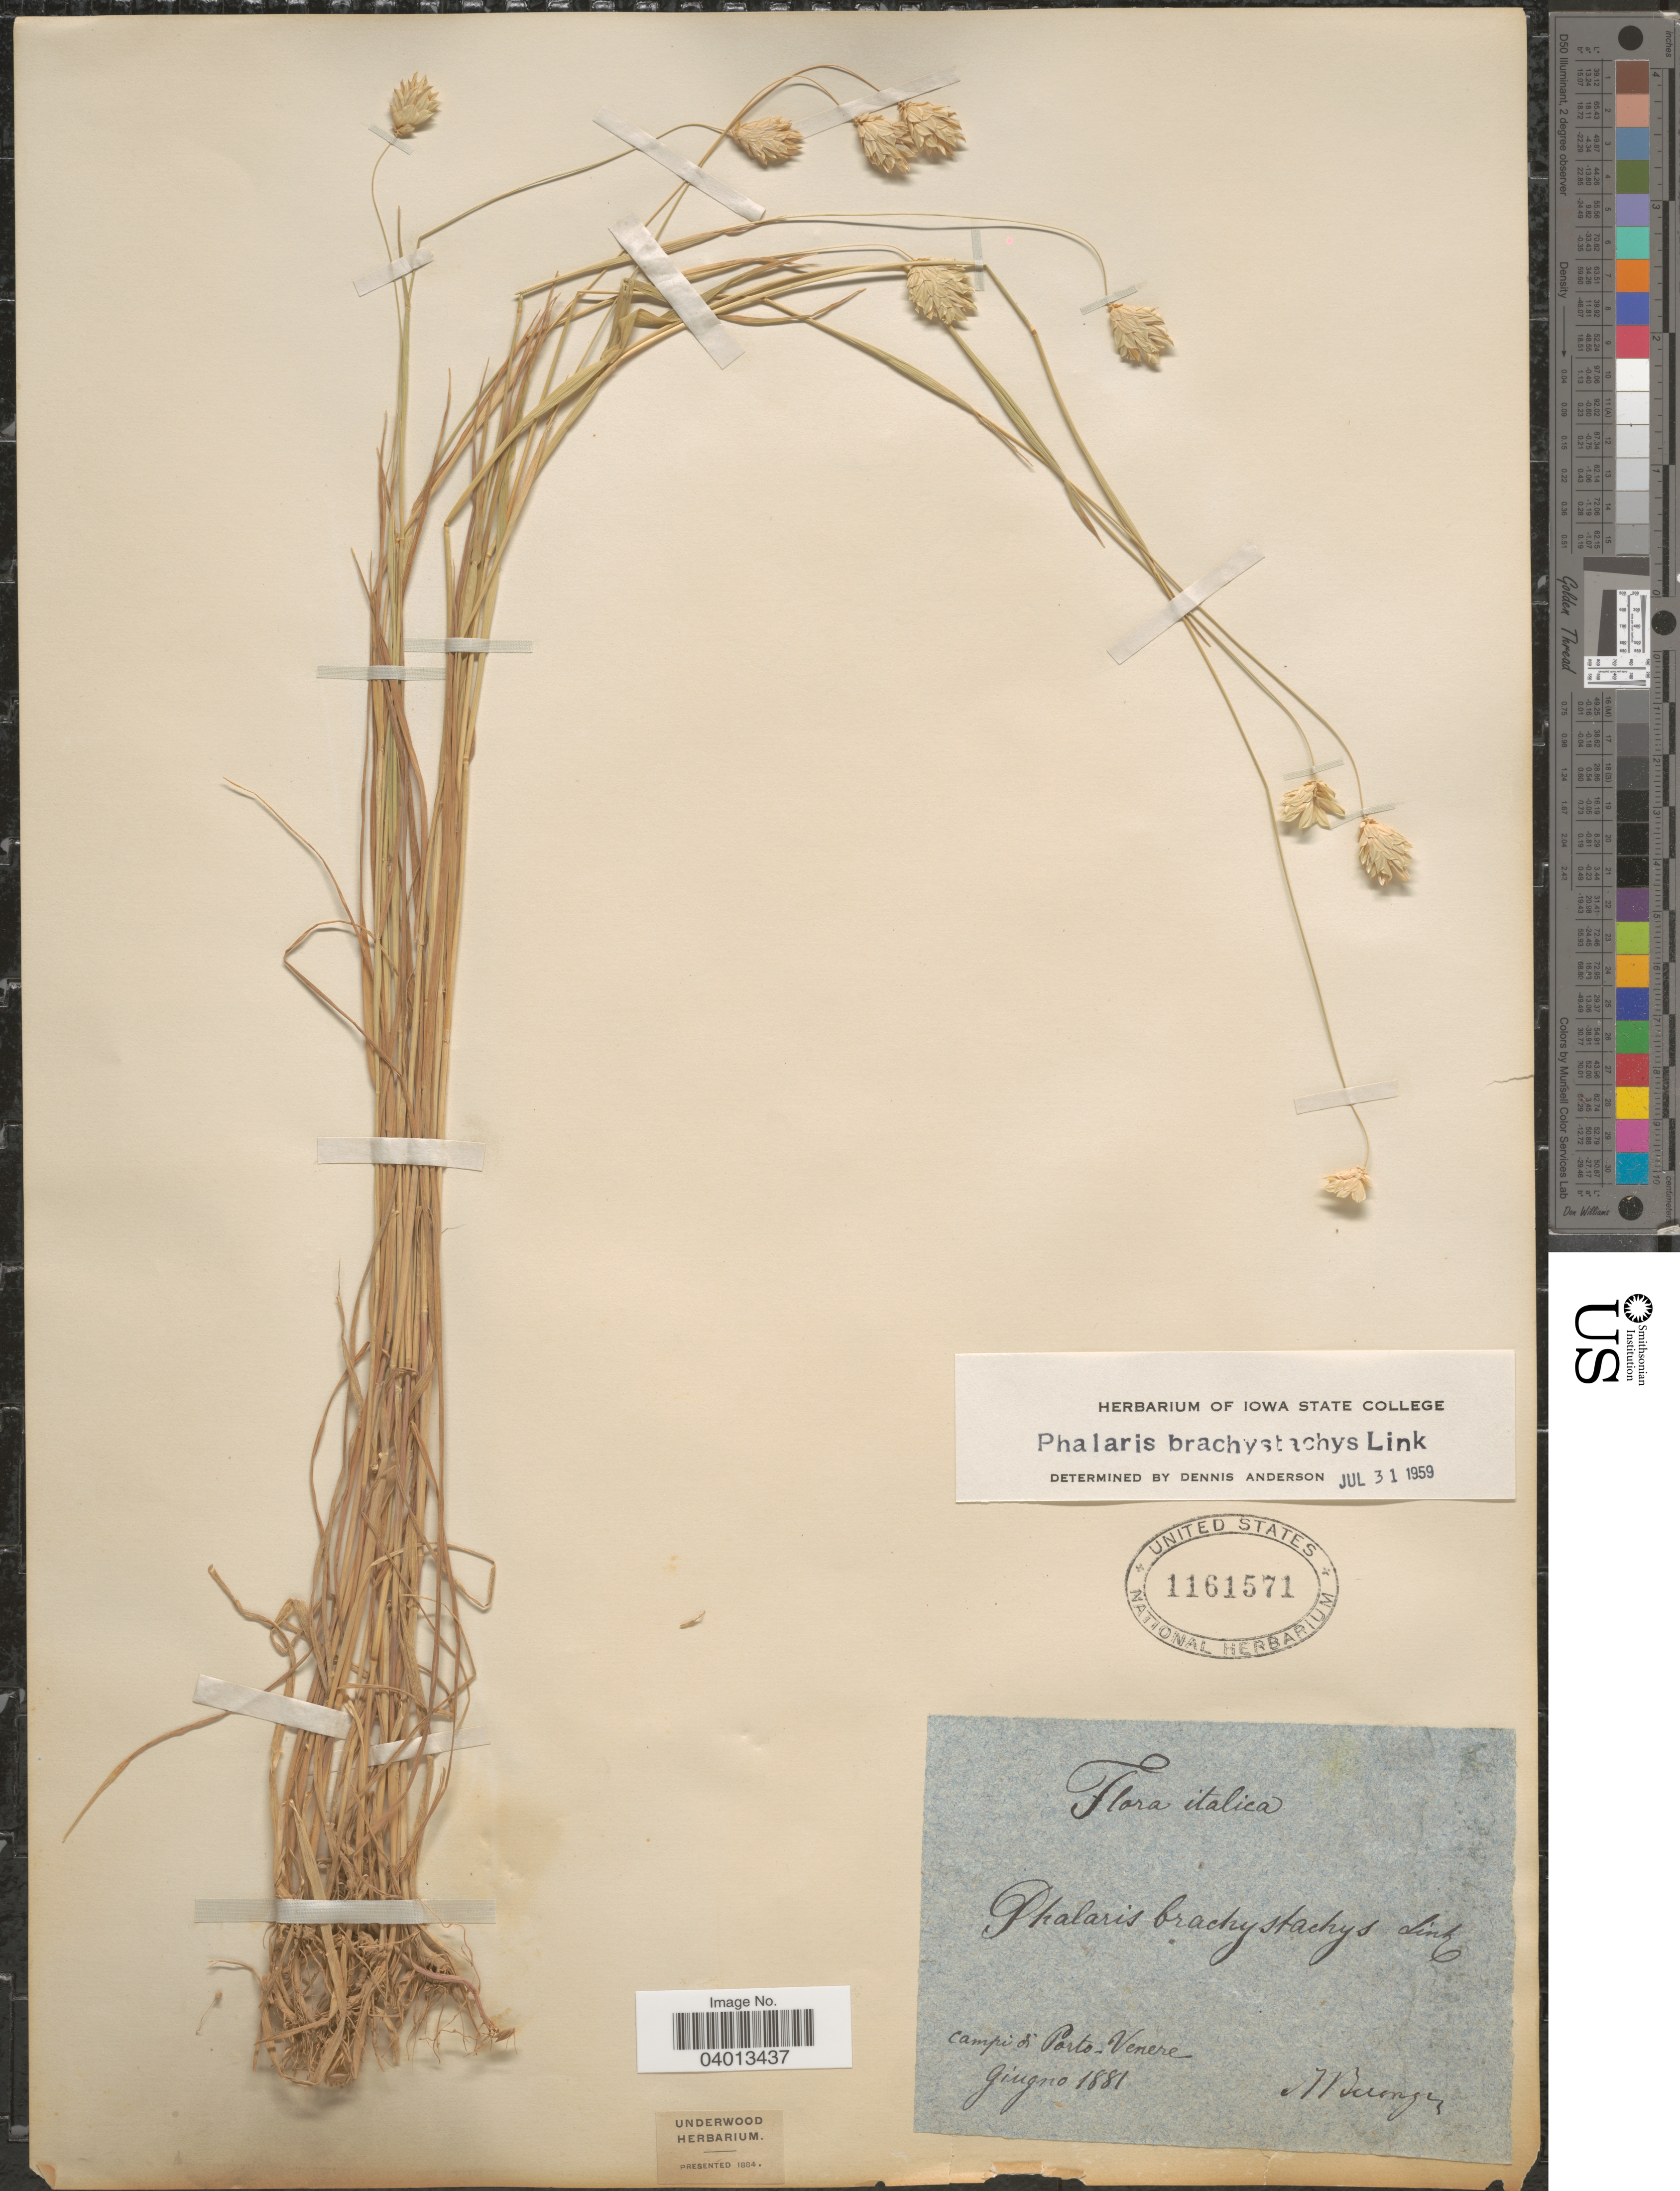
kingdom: Plantae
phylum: Tracheophyta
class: Liliopsida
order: Poales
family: Poaceae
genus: Phalaris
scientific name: Phalaris brachystachys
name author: Link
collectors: M. Berenger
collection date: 1881-06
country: Italy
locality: Italica. Campi d' Porto- Venere.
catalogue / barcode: US 1161571